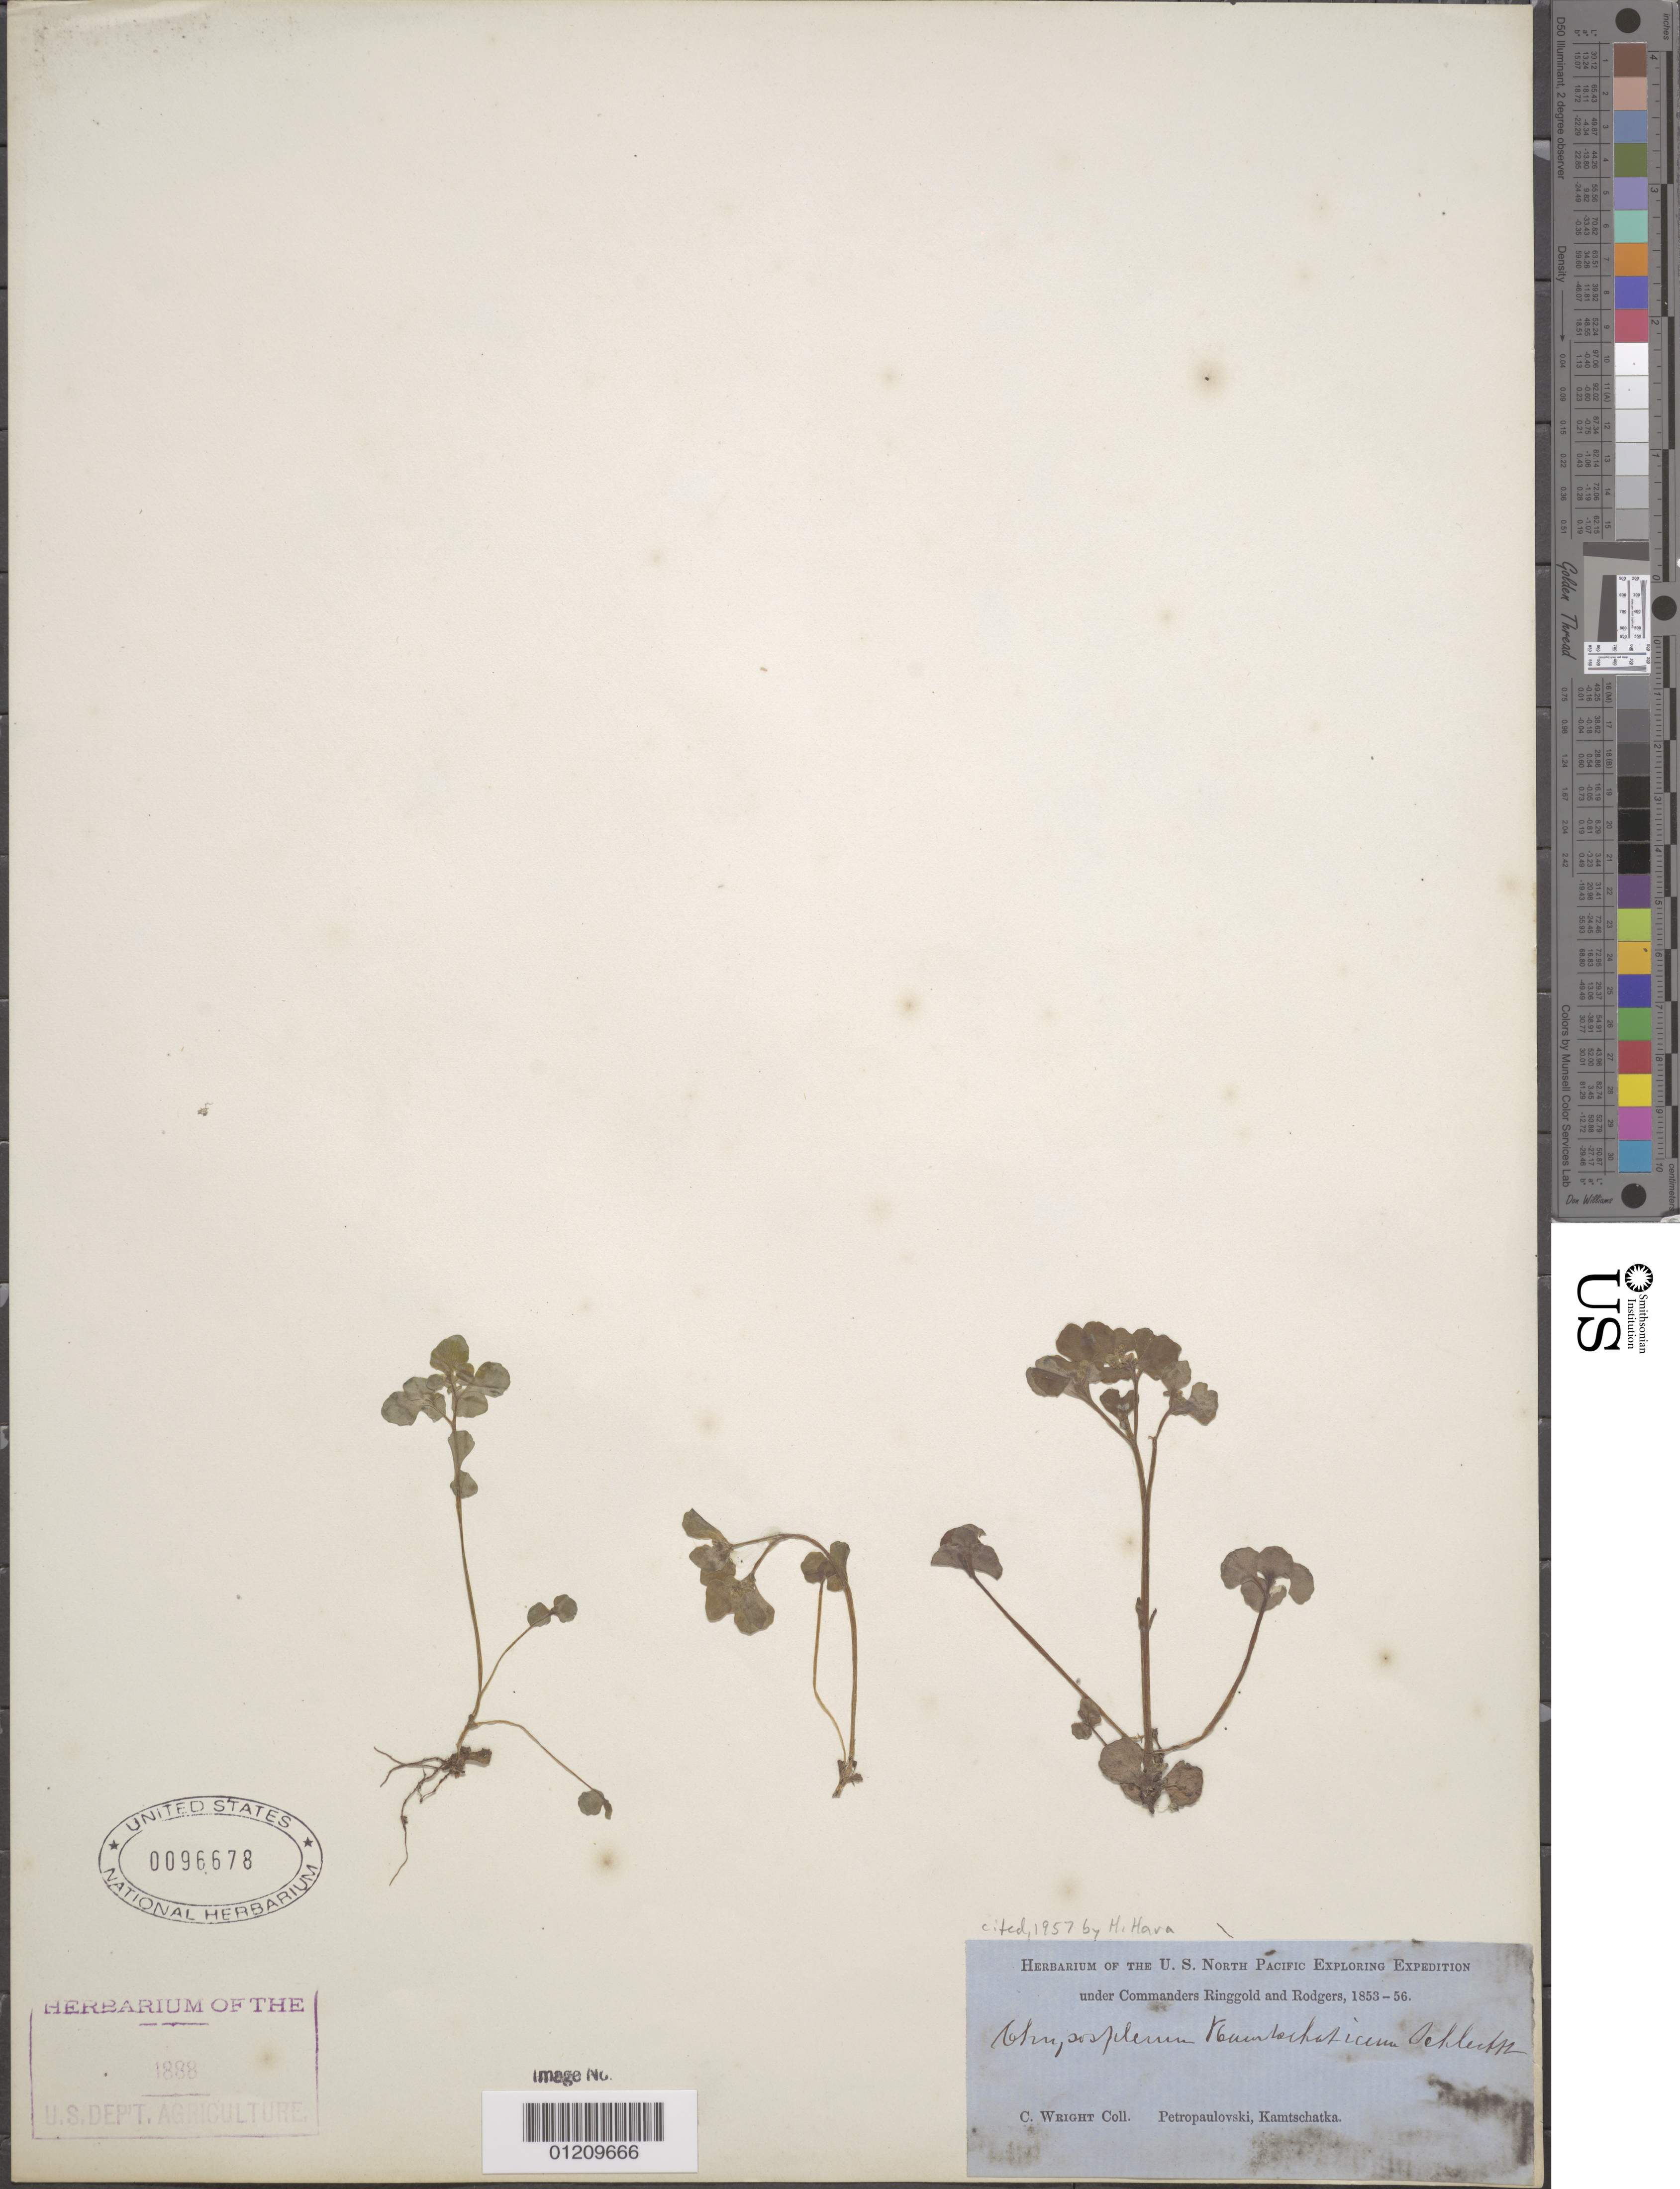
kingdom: Plantae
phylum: Tracheophyta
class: Magnoliopsida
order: Saxifragales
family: Saxifragaceae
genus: Chrysosplenium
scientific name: Chrysosplenium kamtschaticum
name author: Fisch. ex Ser.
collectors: C. Wright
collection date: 1853/1856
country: Russian Federation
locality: Petropaulovski, Kamtschatka.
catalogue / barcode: US 96678